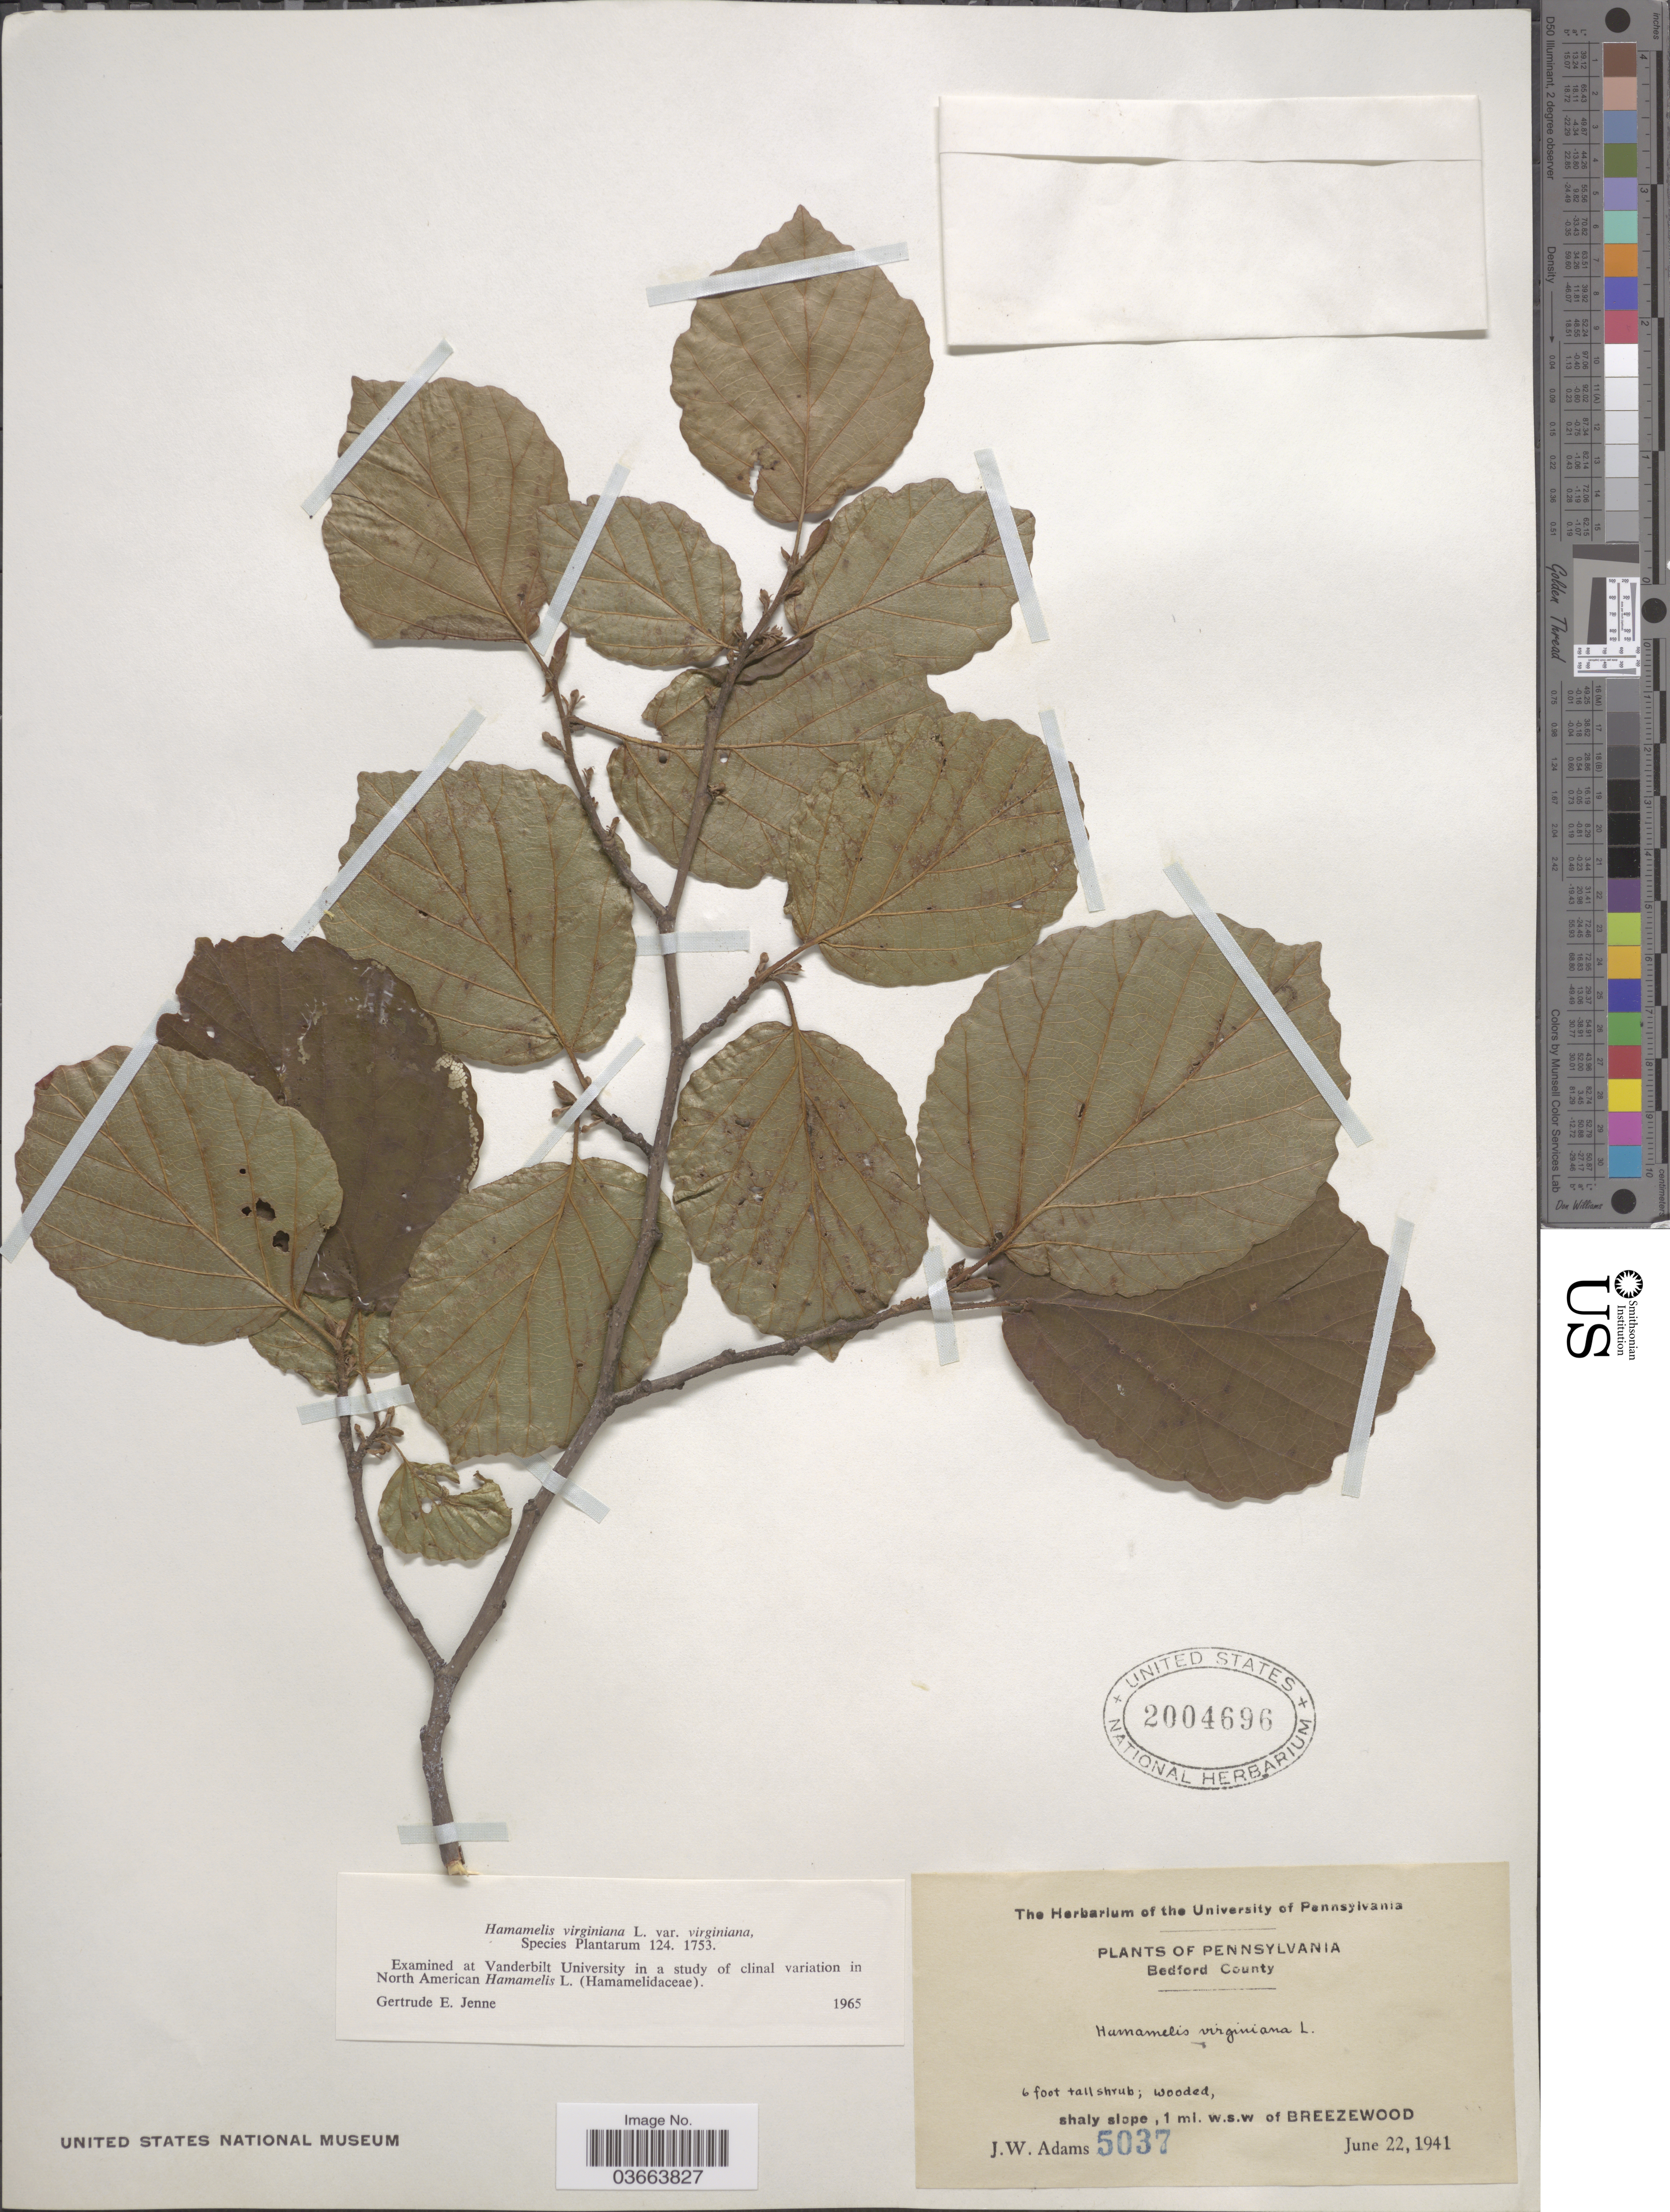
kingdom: Plantae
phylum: Tracheophyta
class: Magnoliopsida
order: Saxifragales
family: Hamamelidaceae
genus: Hamamelis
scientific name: Hamamelis virginiana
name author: L.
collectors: J. Adams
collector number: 5037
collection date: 1941-06-22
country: United States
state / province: Pennsylvania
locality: Bedford County. Shaly slope, 1 mi. w.s.w of Breezewood.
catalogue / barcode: US 2004696